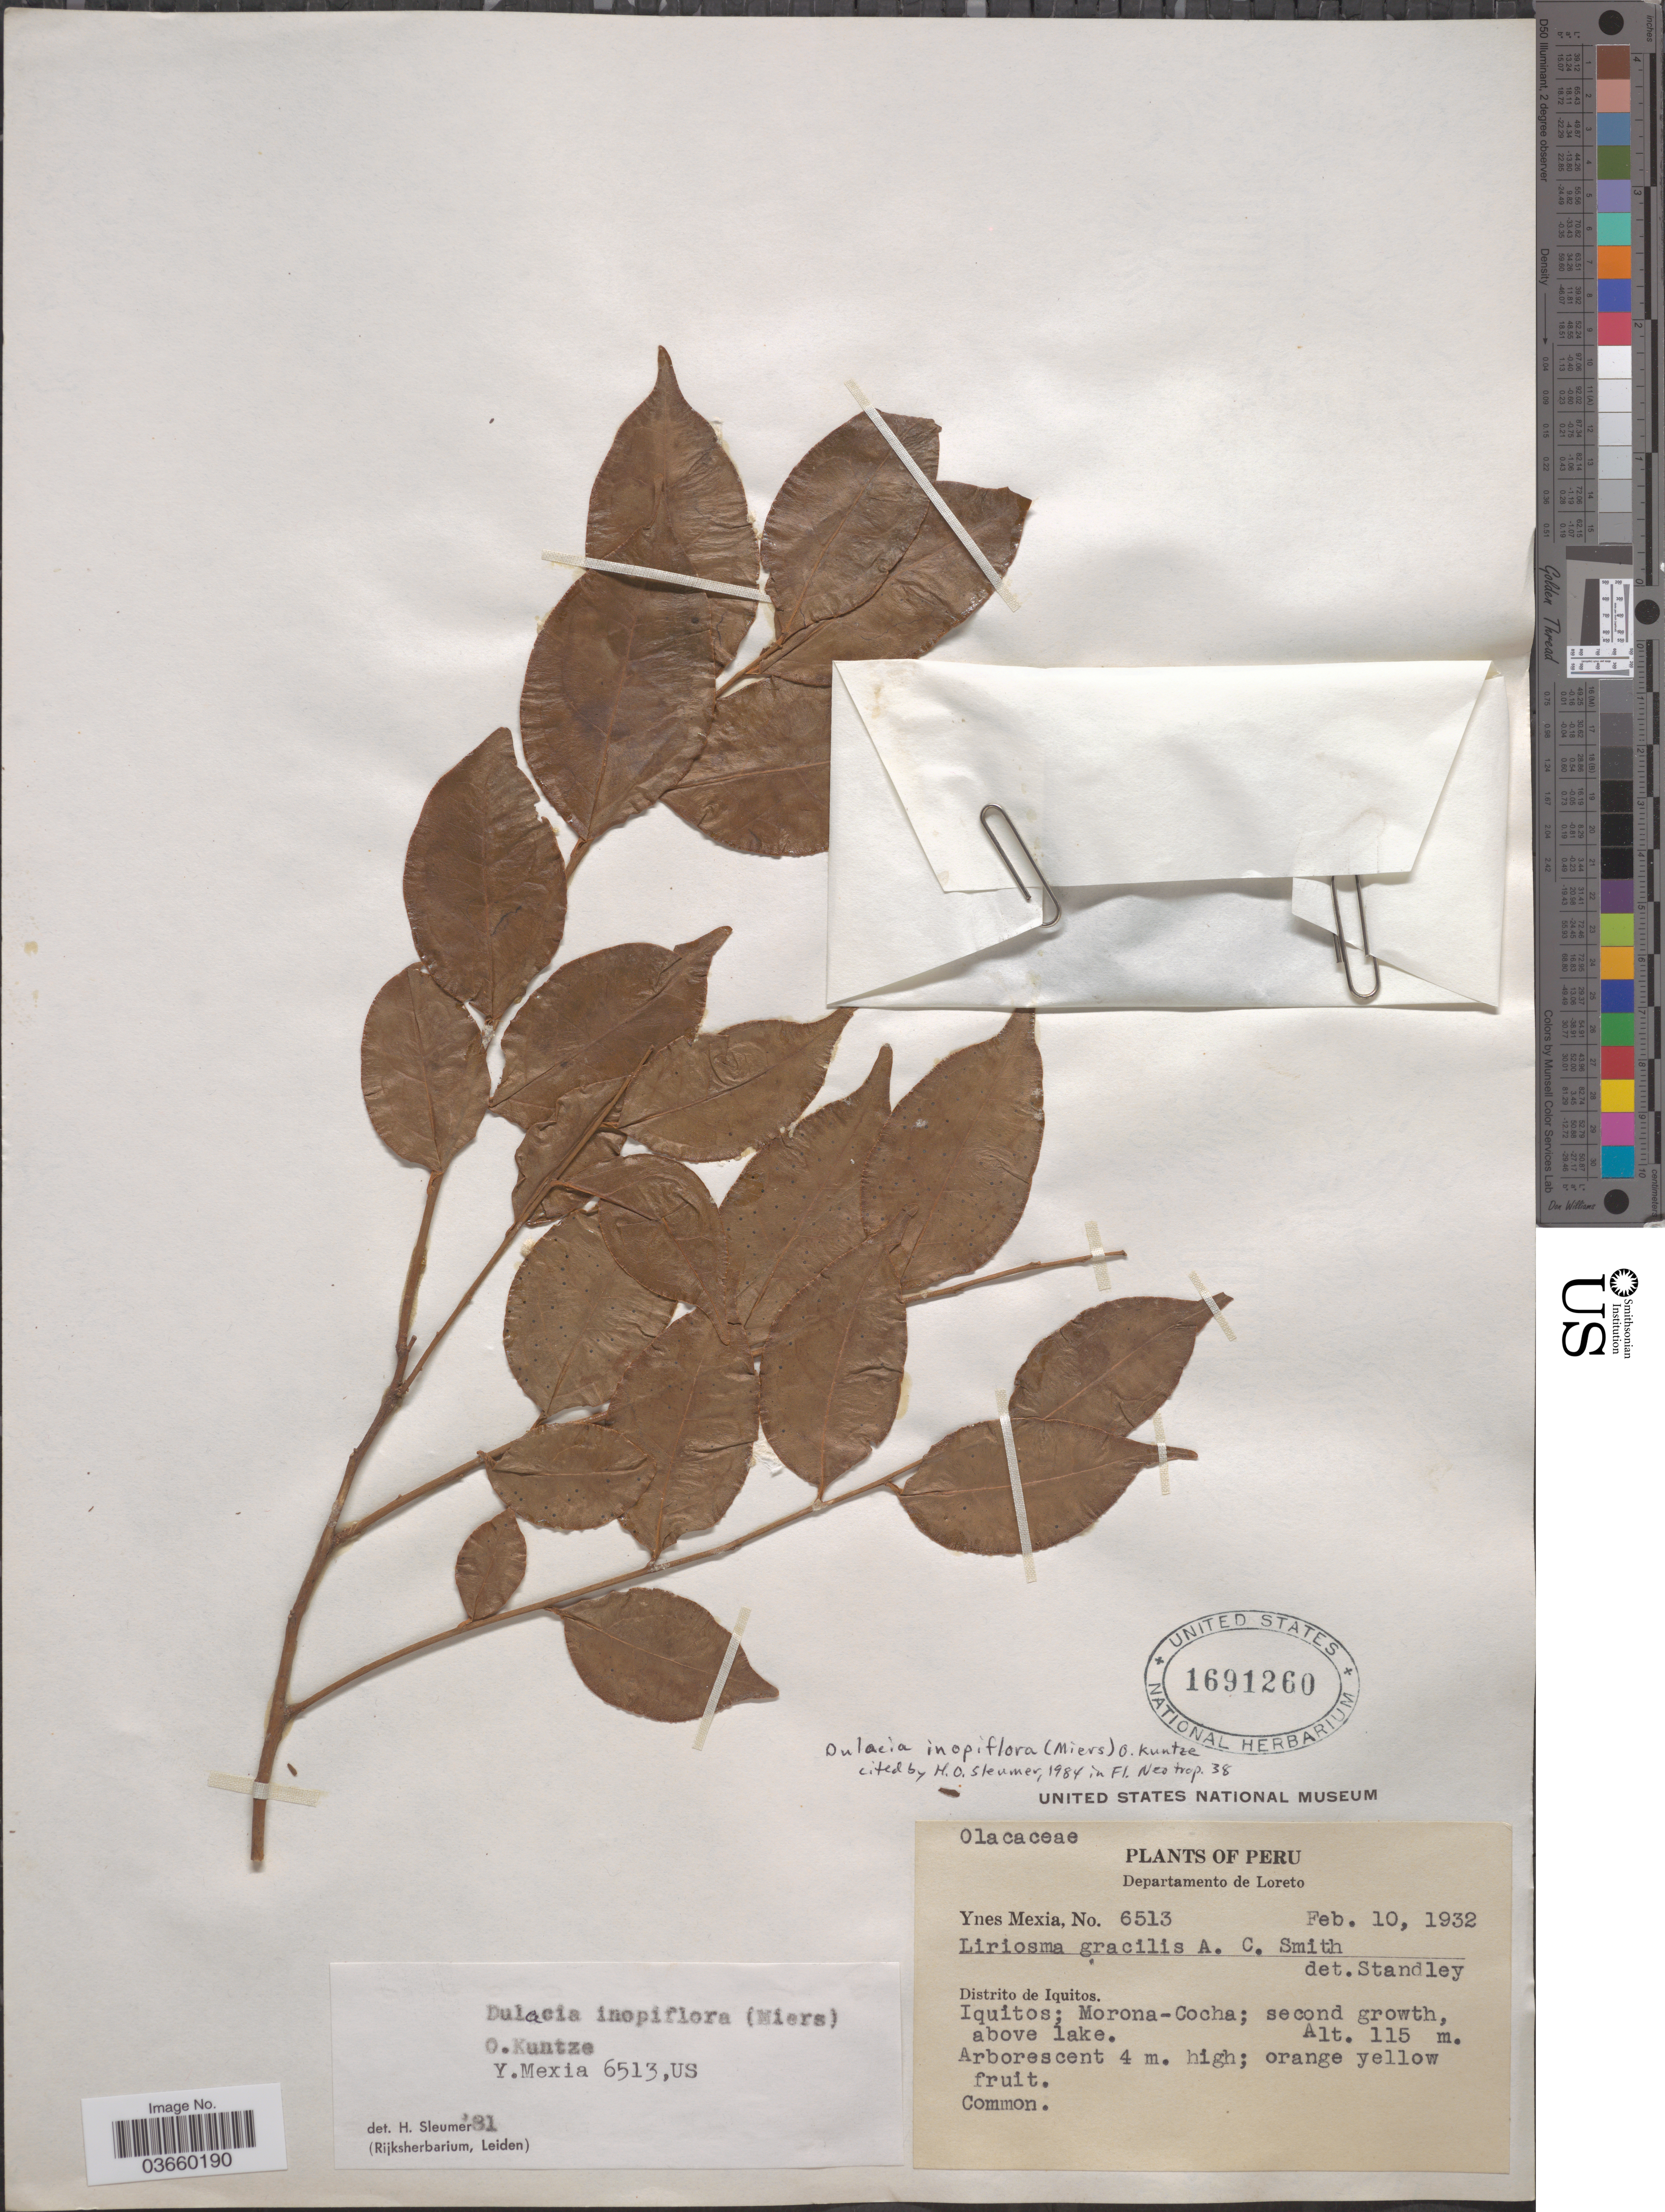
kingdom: Plantae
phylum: Tracheophyta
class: Magnoliopsida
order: Santalales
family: Olacaceae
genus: Dulacia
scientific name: Dulacia inopiflora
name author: (Miers) Kuntze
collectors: Y. Mexia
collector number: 6513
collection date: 1932-02-10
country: Peru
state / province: Loreto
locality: Departamento Loreto. Distrito de Iquitos. Iquitos; Morona-Cocha; second growth, above lake.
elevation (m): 115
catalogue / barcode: US 1691260